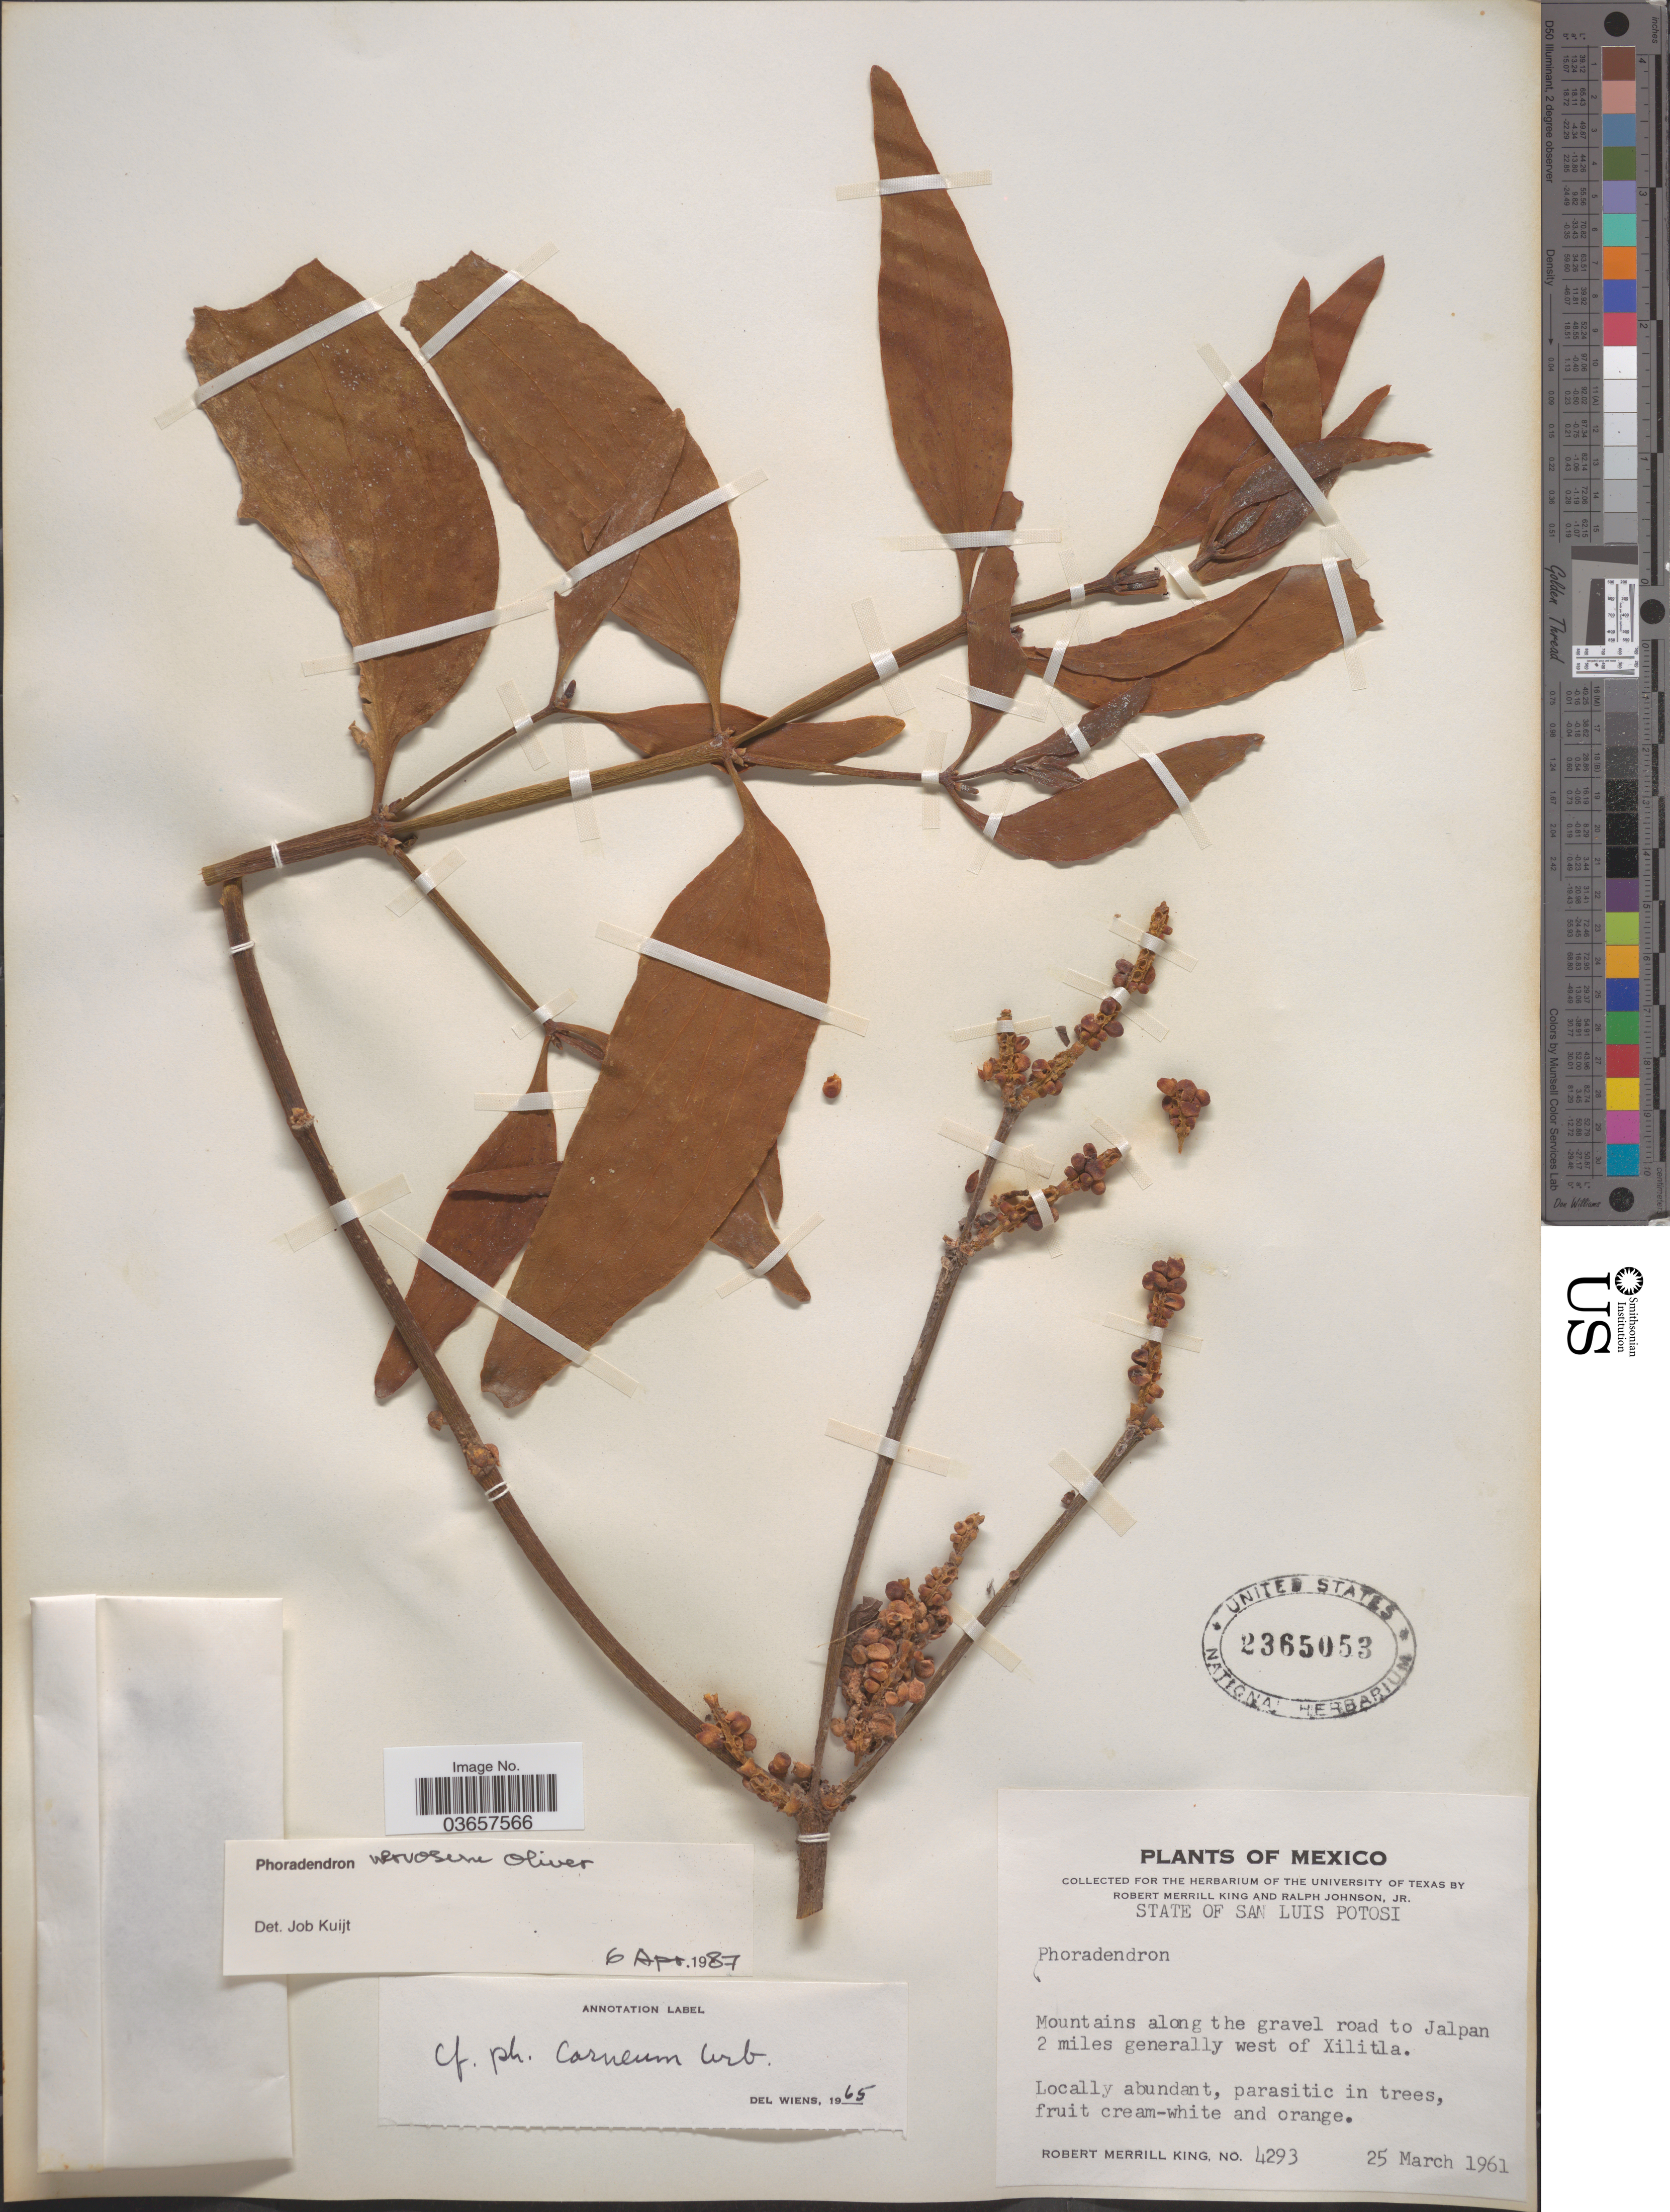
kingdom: Plantae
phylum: Tracheophyta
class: Magnoliopsida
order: Santalales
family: Viscaceae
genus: Phoradendron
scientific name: Phoradendron nervosum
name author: Oliv.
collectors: R. M. King & R. Johnson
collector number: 4293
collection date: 1961-03-25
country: Mexico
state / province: San Luis Potosí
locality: Mountains along the gravel road to Jalpan 2 miles generally west of Xilitla.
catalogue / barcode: US 2365053